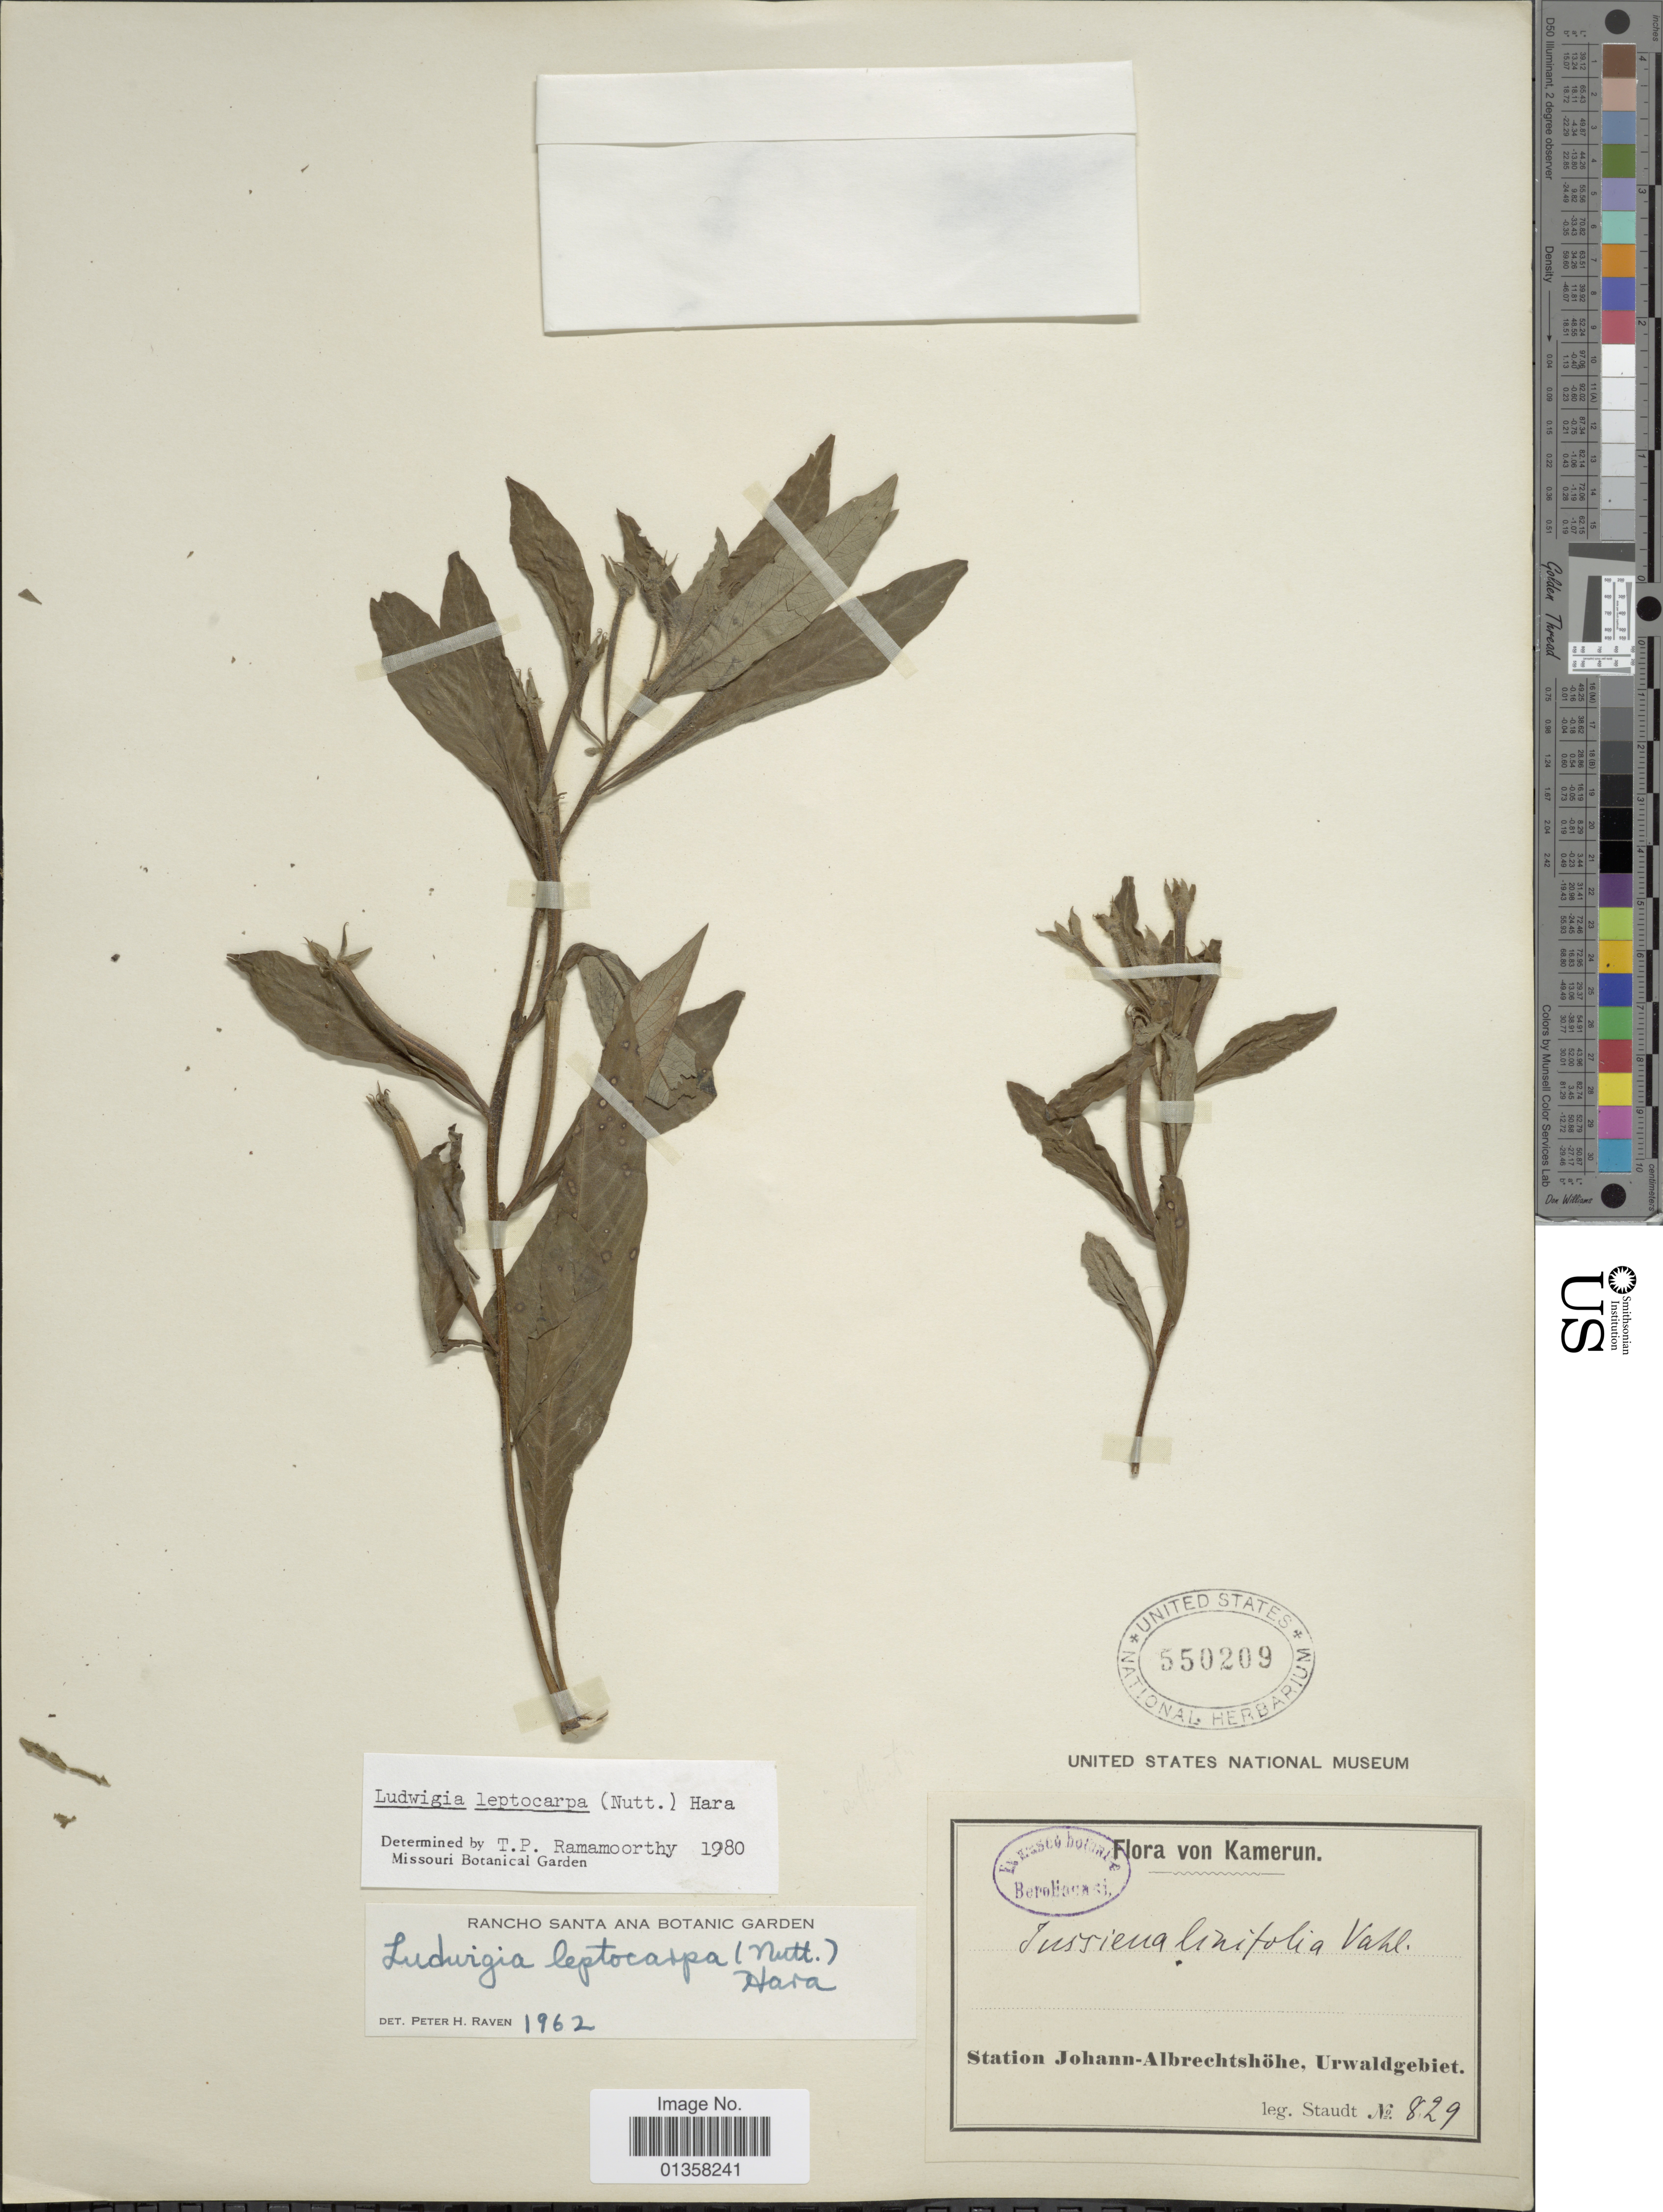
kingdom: Plantae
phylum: Tracheophyta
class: Magnoliopsida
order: Myrtales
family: Onagraceae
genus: Ludwigia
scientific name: Ludwigia leptocarpa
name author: (Nutt.) H. Hara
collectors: -. Staudt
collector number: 829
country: Cameroon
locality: Station Johann-Albrechtshöhe, Urwaldgebiet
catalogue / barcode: US 550209